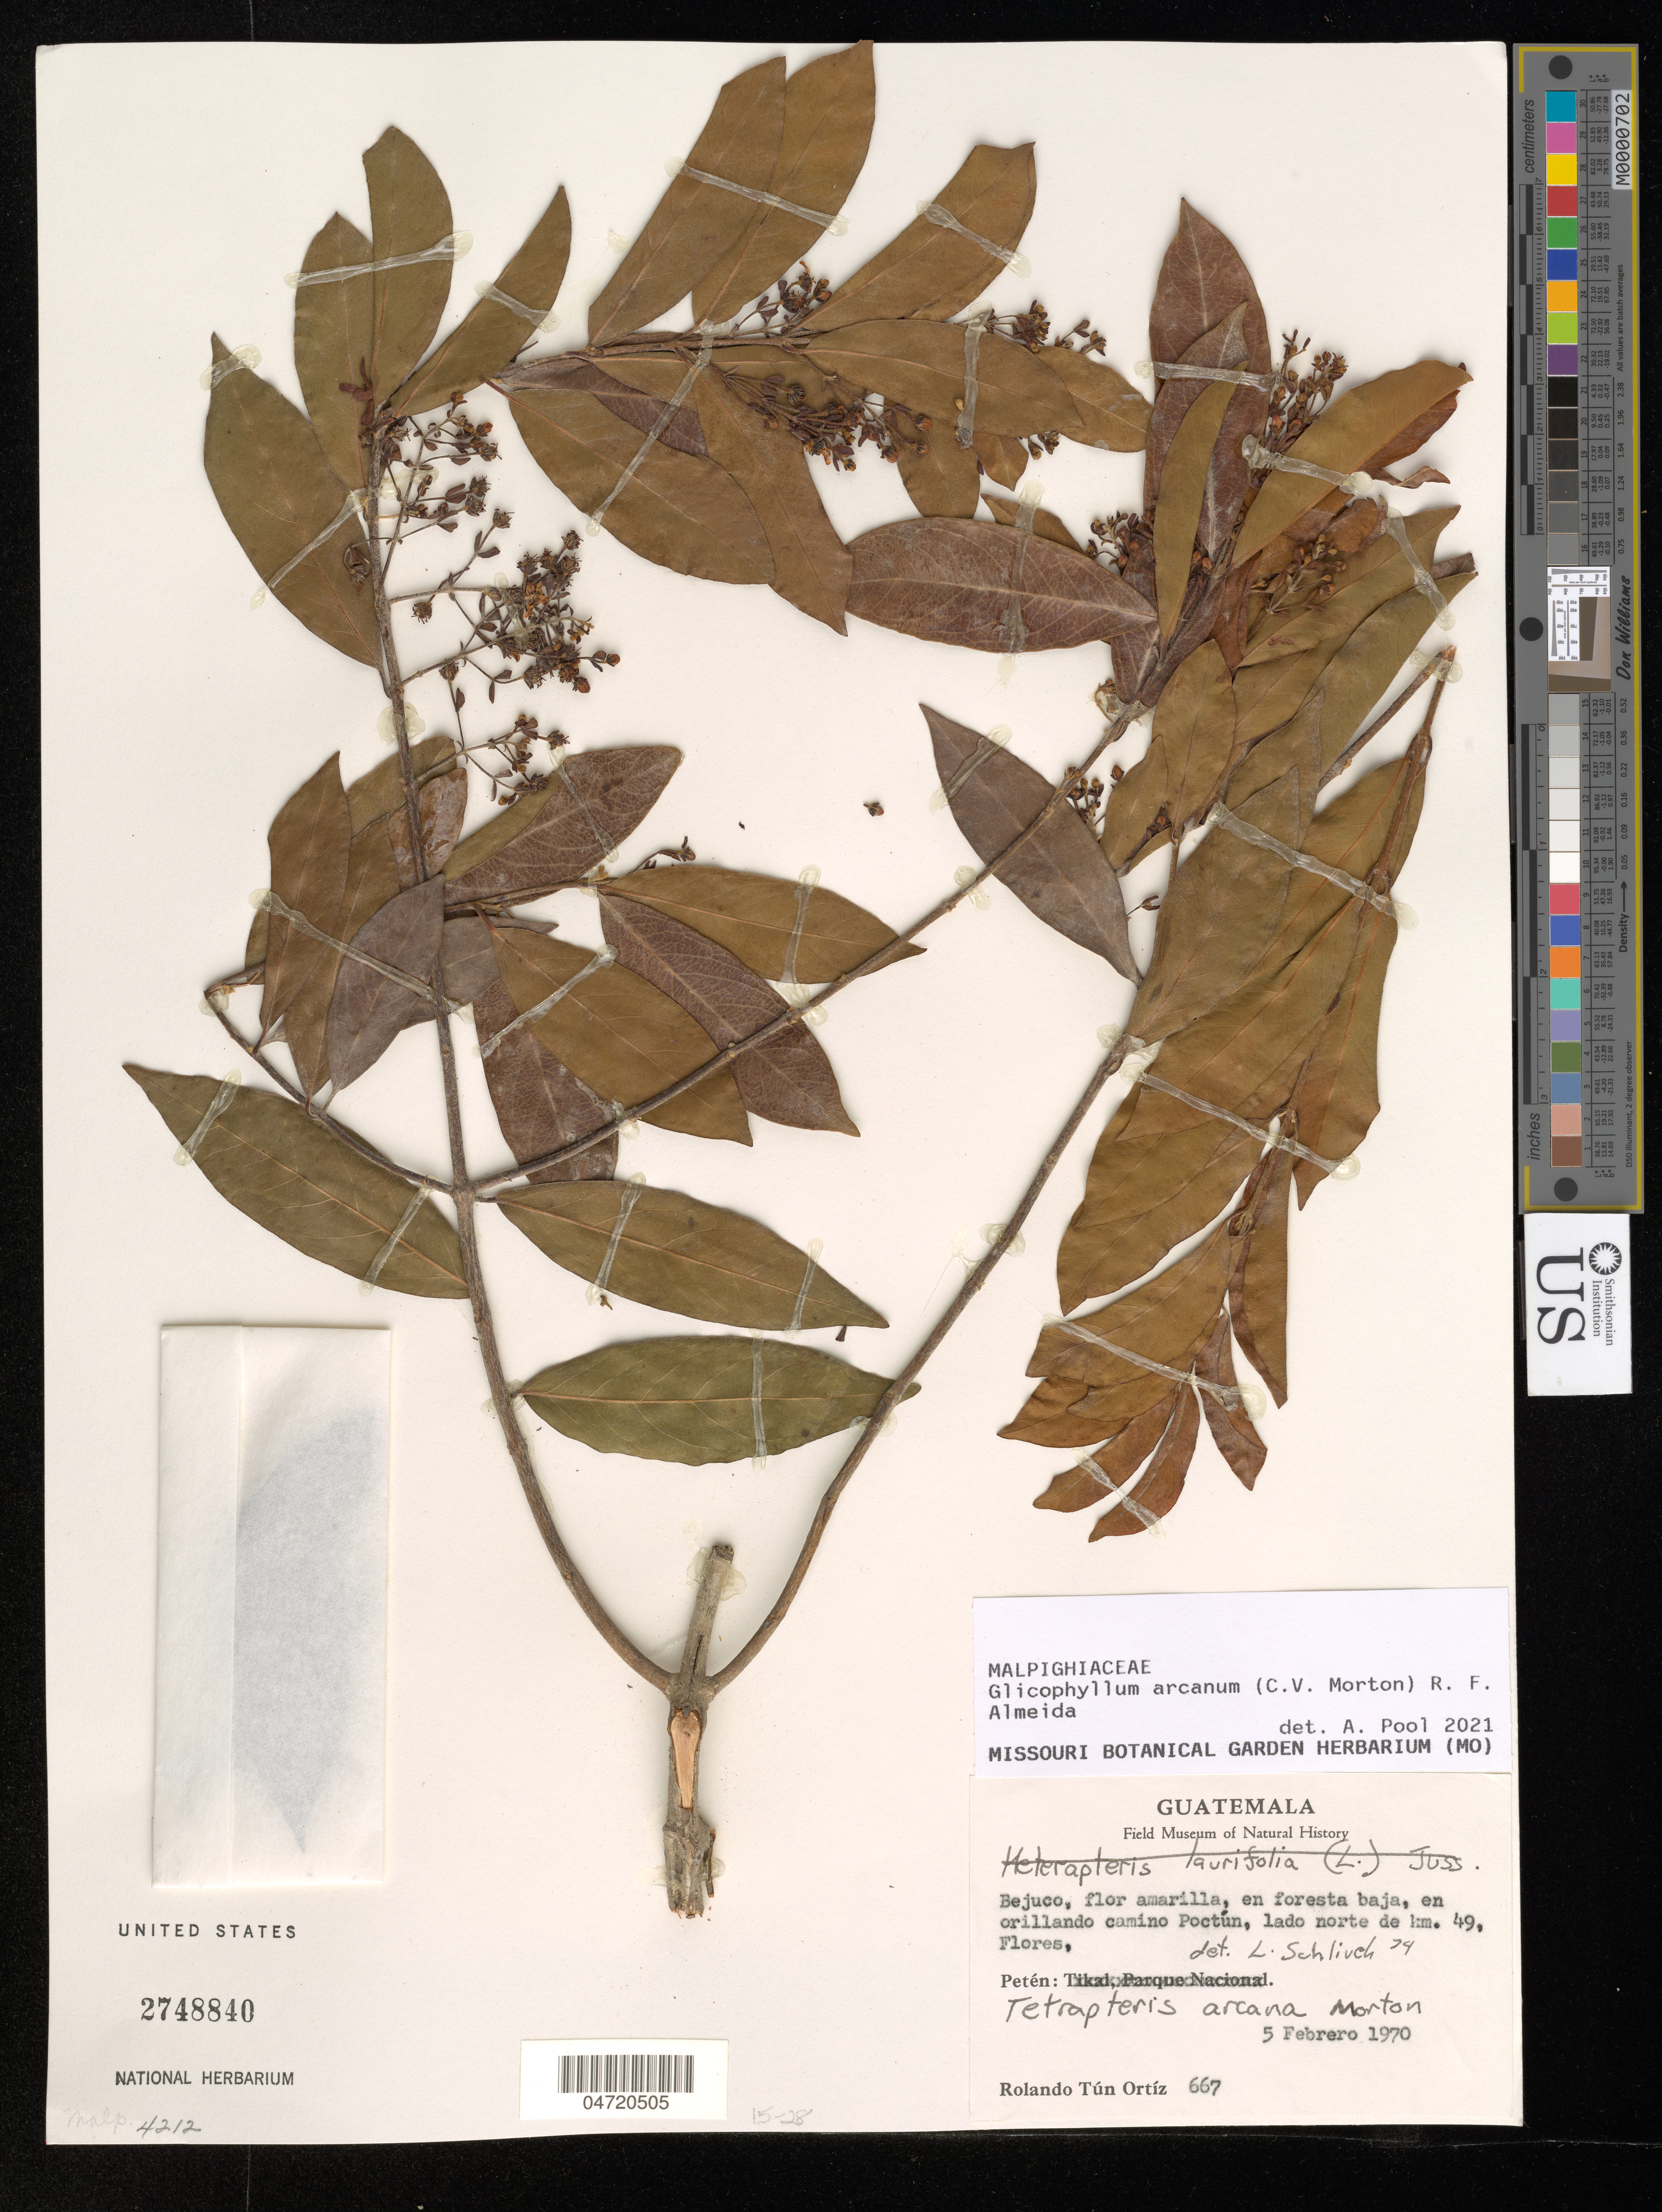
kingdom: Plantae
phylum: Tracheophyta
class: Magnoliopsida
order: Malpighiales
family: Malpighiaceae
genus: Glicophyllum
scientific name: Glicophyllum arcanum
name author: (C.V. Morton) R.F. Almeida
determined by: Pool, A., (MO), Missouri Botanical Garden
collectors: R. T. Ortíz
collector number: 667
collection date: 1970-02-05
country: Guatemala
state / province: El Peten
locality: Poctún, lado N de km 49, Flores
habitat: En foresta baja, en orillando camino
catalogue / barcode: US 2748840